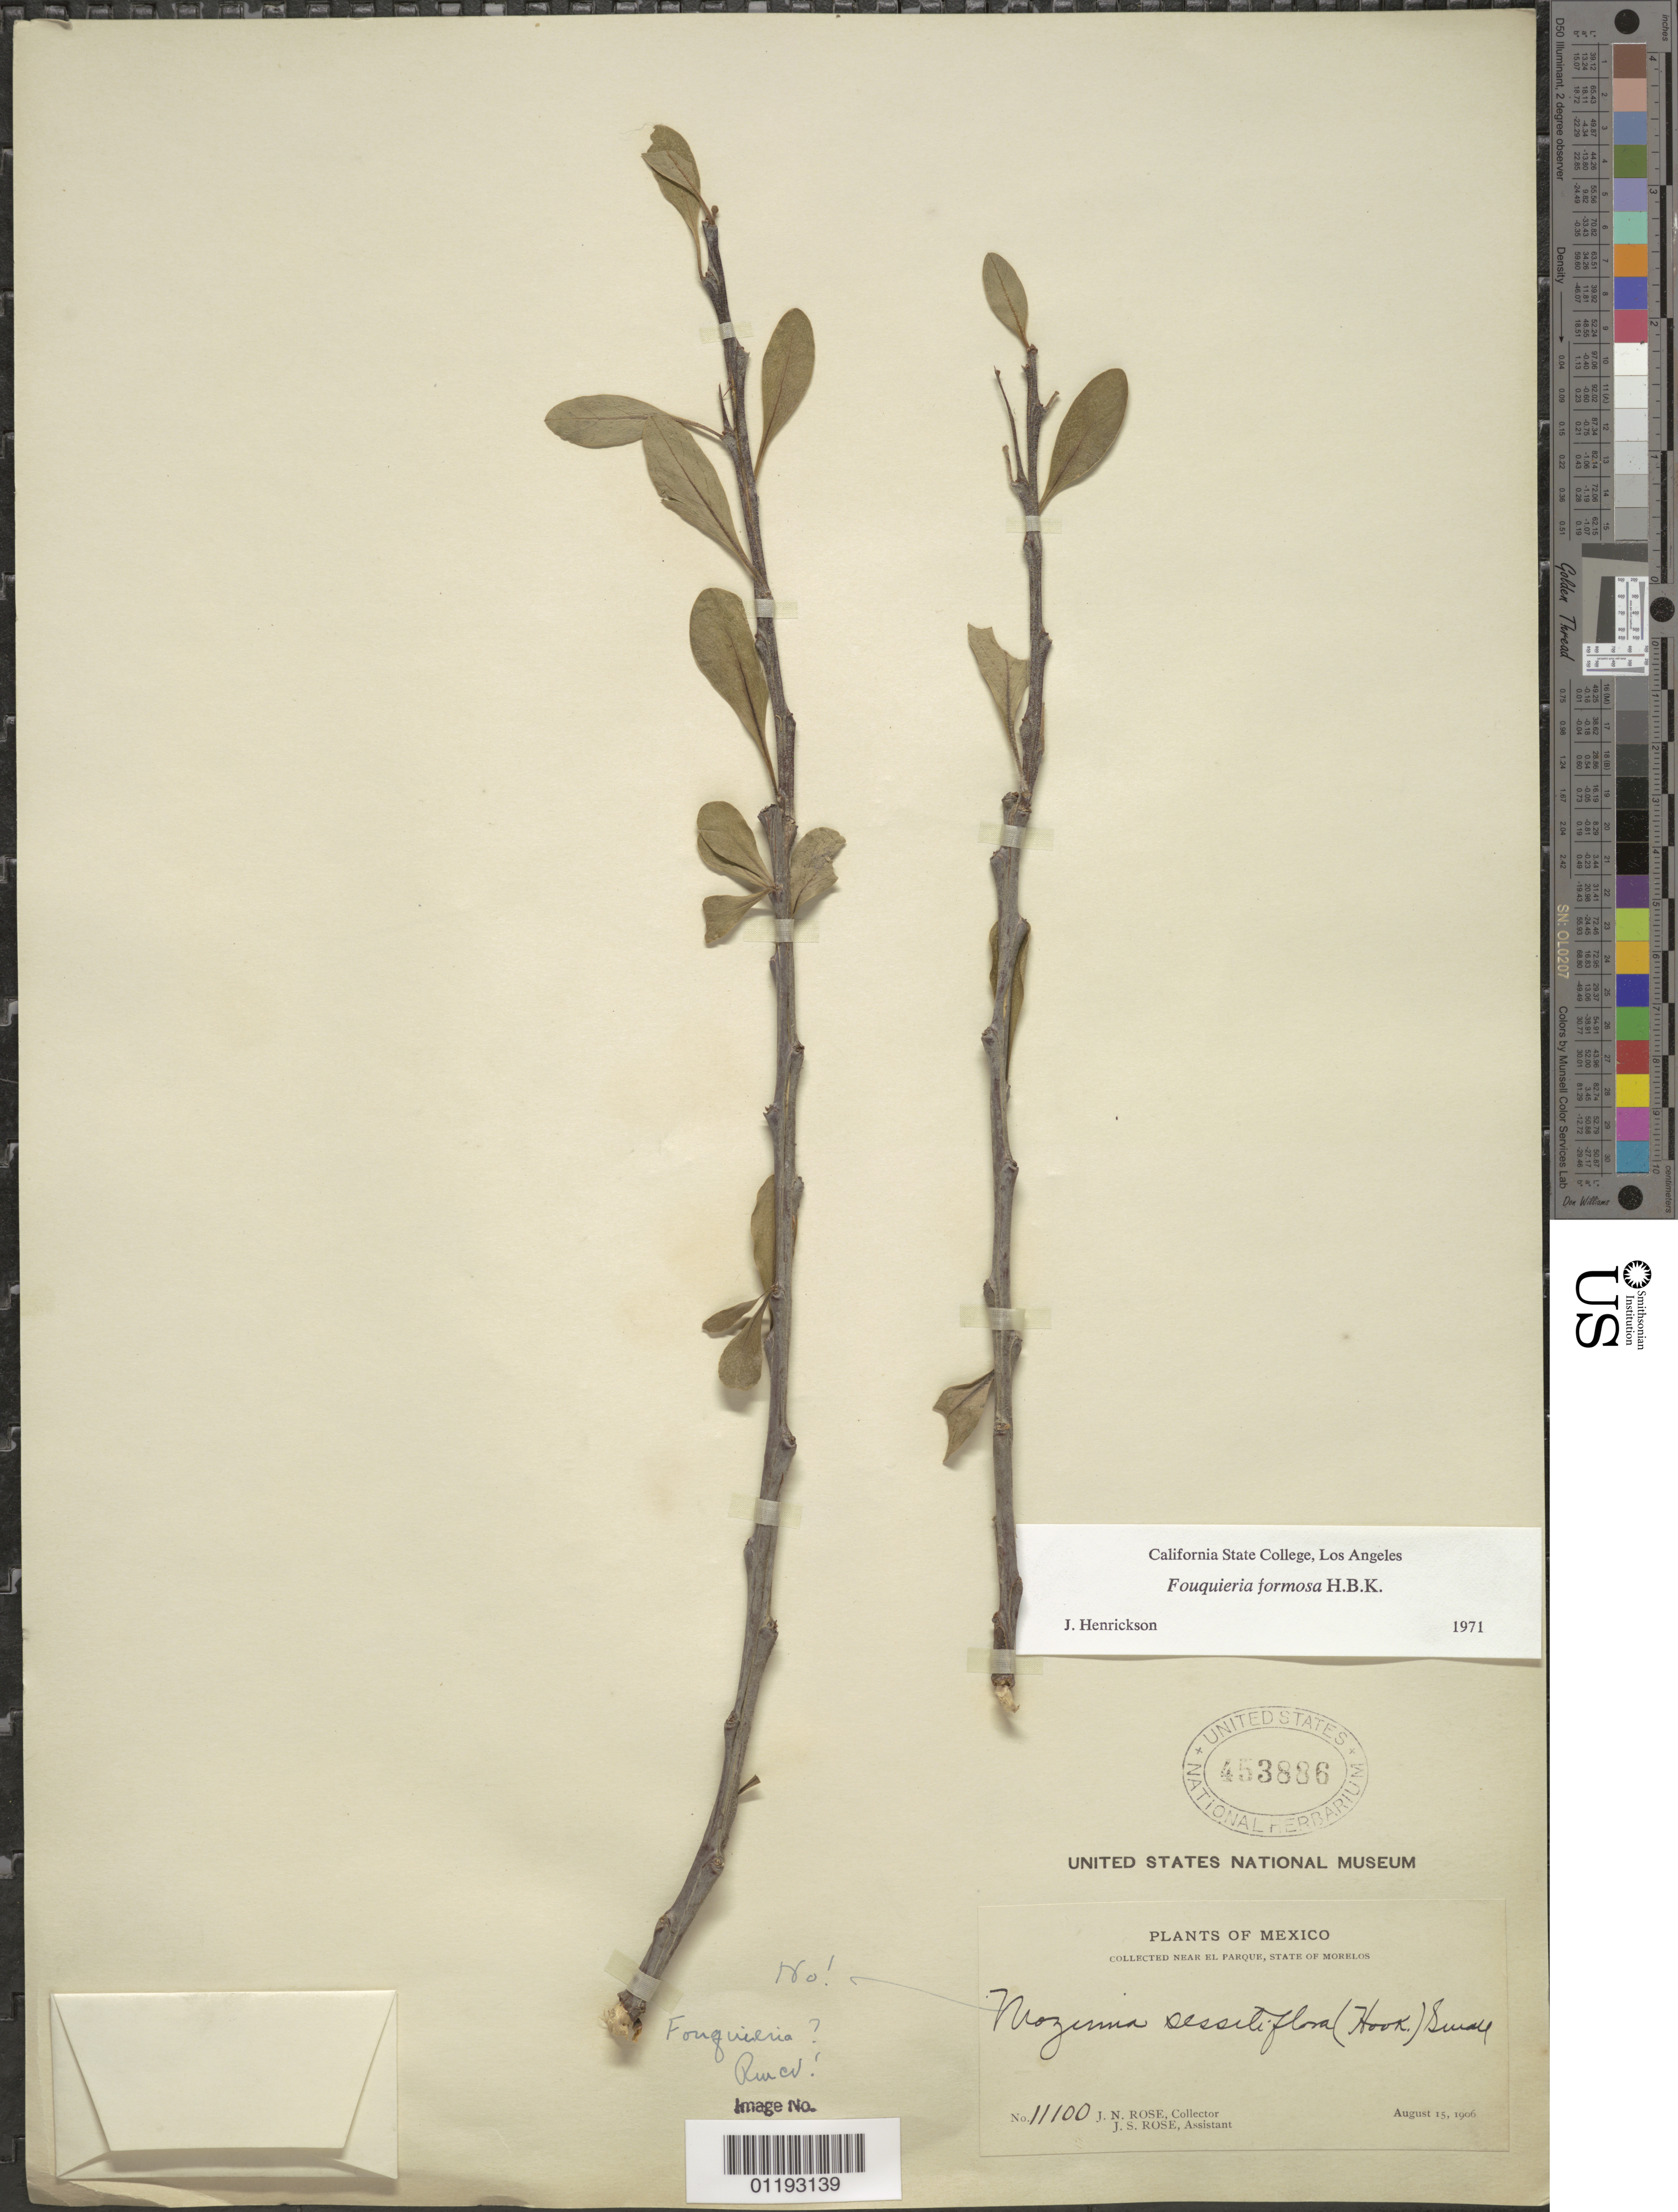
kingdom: Plantae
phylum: Tracheophyta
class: Magnoliopsida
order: Ericales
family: Fouquieriaceae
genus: Fouquieria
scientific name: Fouquieria formosa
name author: Kunth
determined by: Henrickson, James, (CSLA), California State University at Los Angeles (UNITED STATES)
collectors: J. N. Rose & J. S. Rose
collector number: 11100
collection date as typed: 15 Aug 1906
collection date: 1906-08-15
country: Mexico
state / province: Morelos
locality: Near El Parque.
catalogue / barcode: US 453886